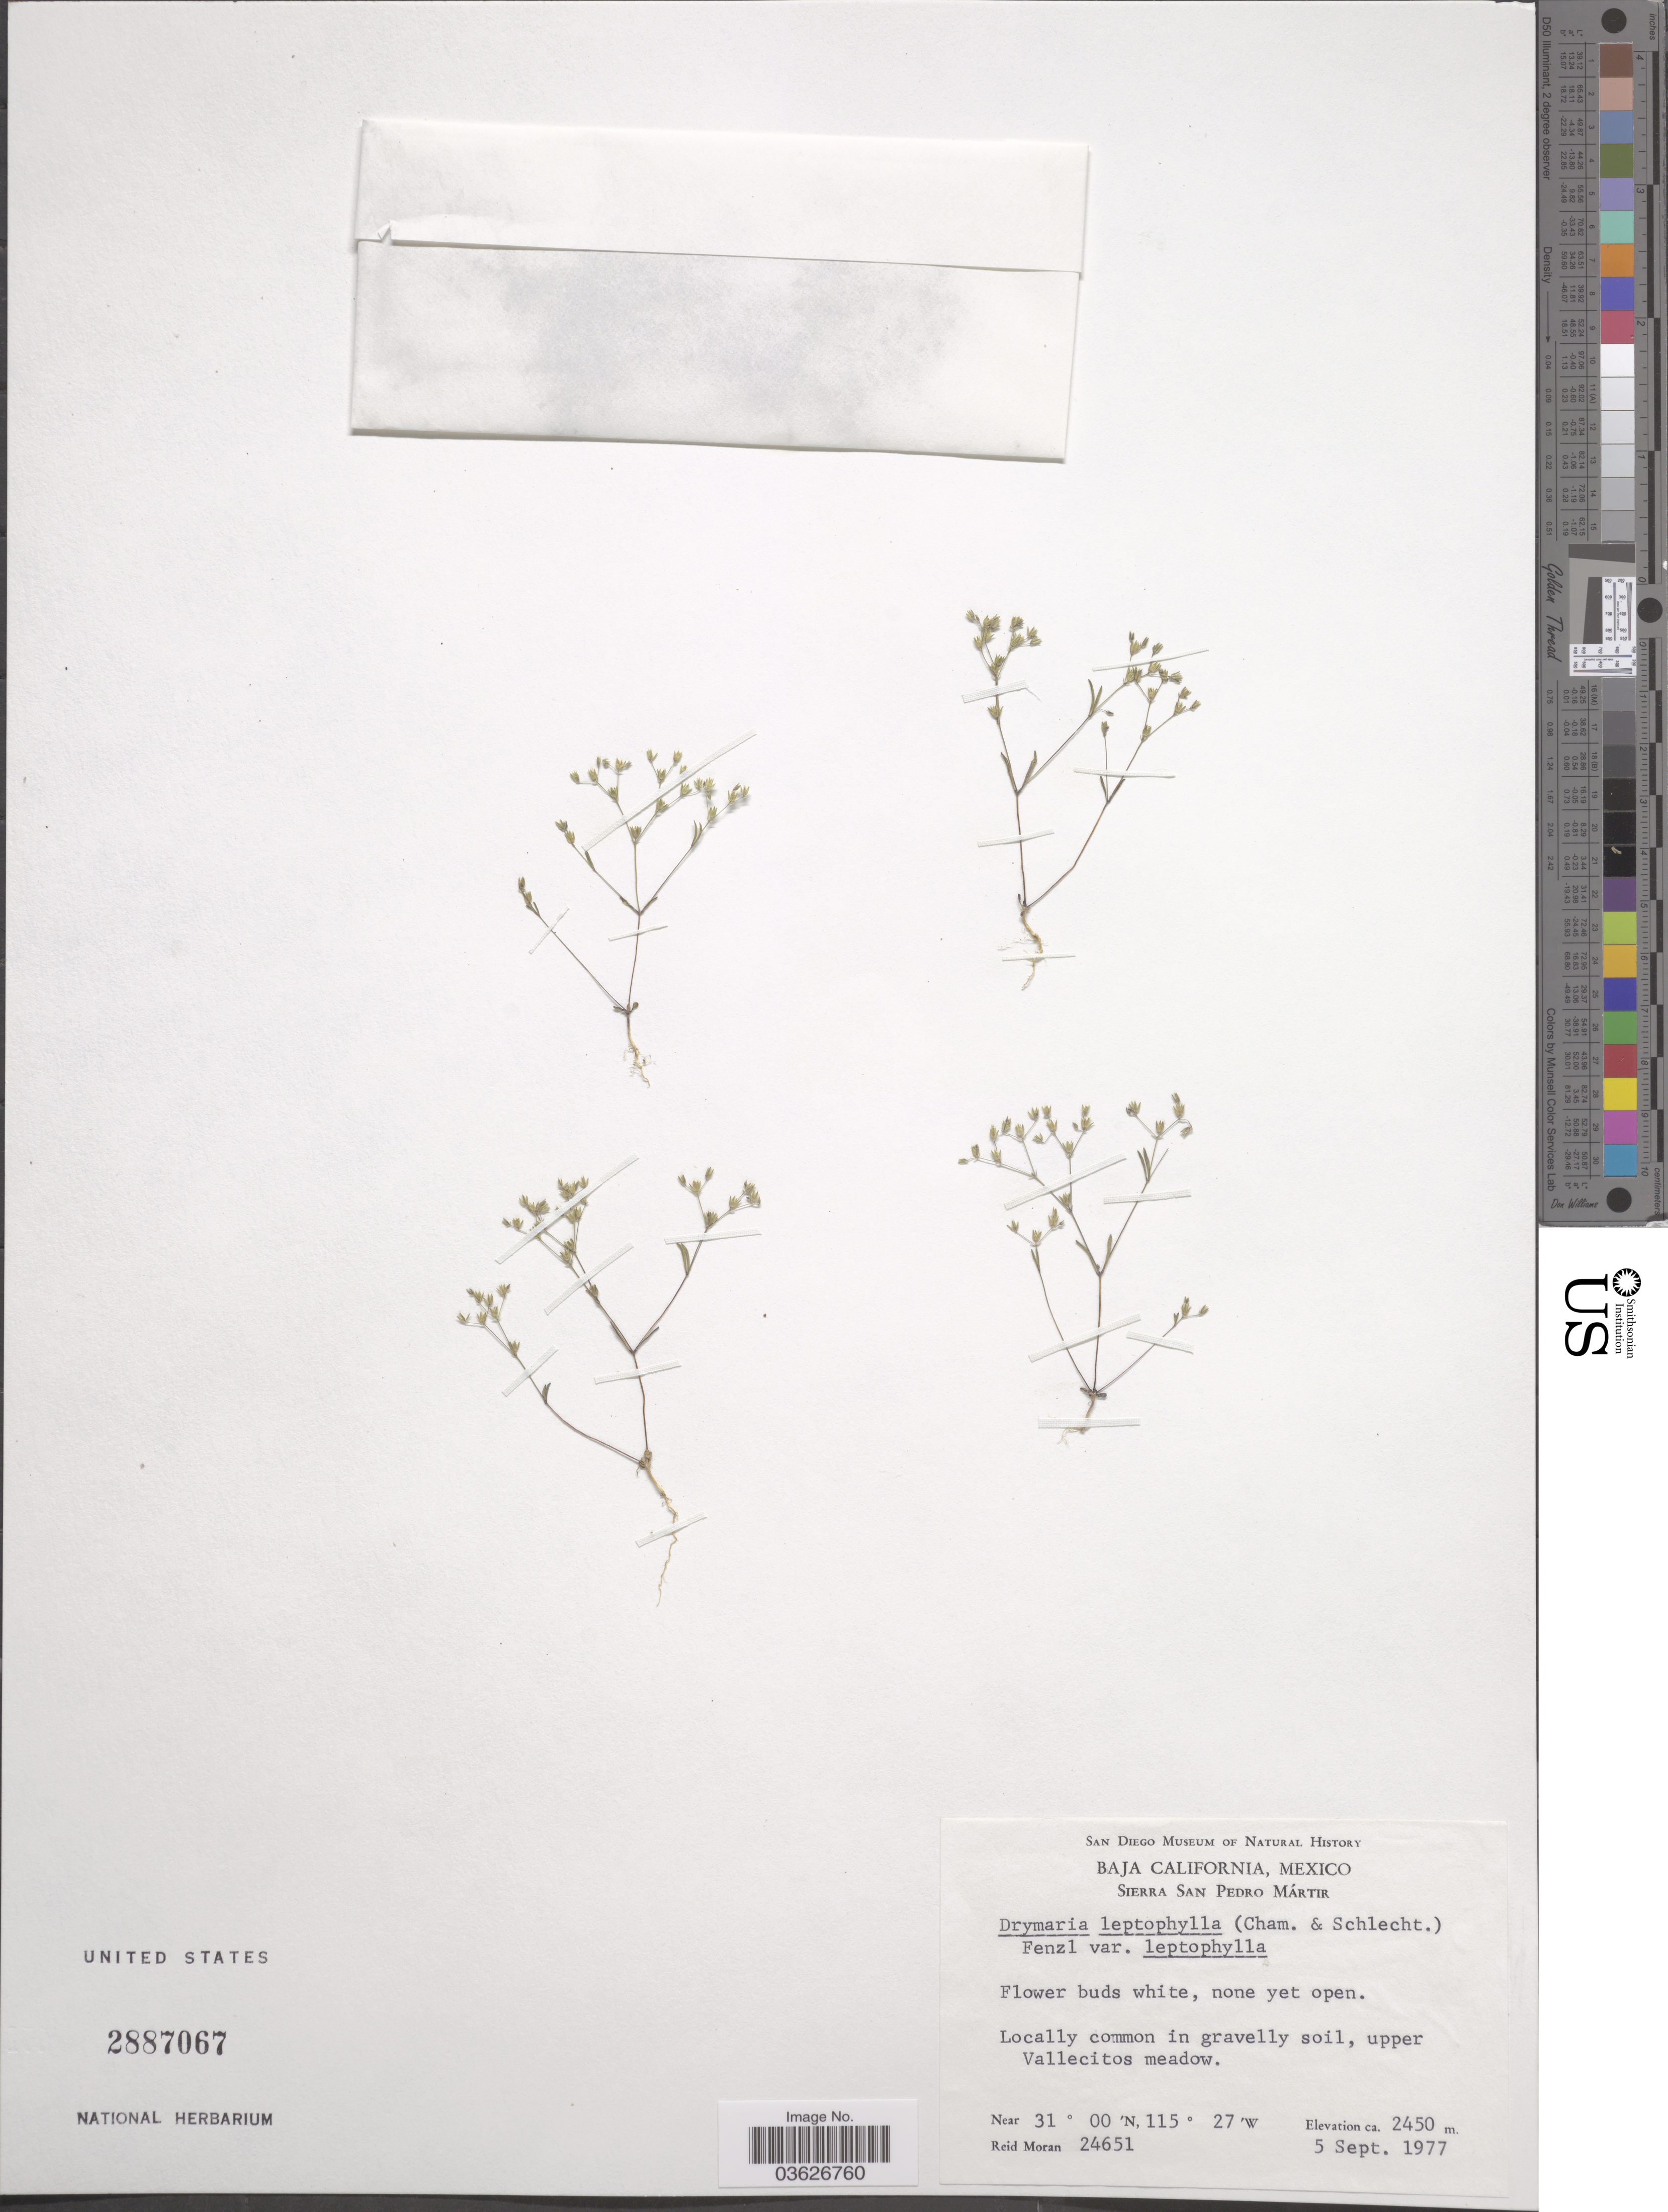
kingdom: Plantae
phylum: Tracheophyta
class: Magnoliopsida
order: Caryophyllales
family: Caryophyllaceae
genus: Drymaria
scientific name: Drymaria leptophylla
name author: (Cham.) Fenzl ex Rohrb.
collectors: R. Moran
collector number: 24651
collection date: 1977-09-05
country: Mexico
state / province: Baja California Norte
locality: Sierra San Pedro Mártir. Upper Vallecitos meadow.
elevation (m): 2450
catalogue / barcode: US 2887067